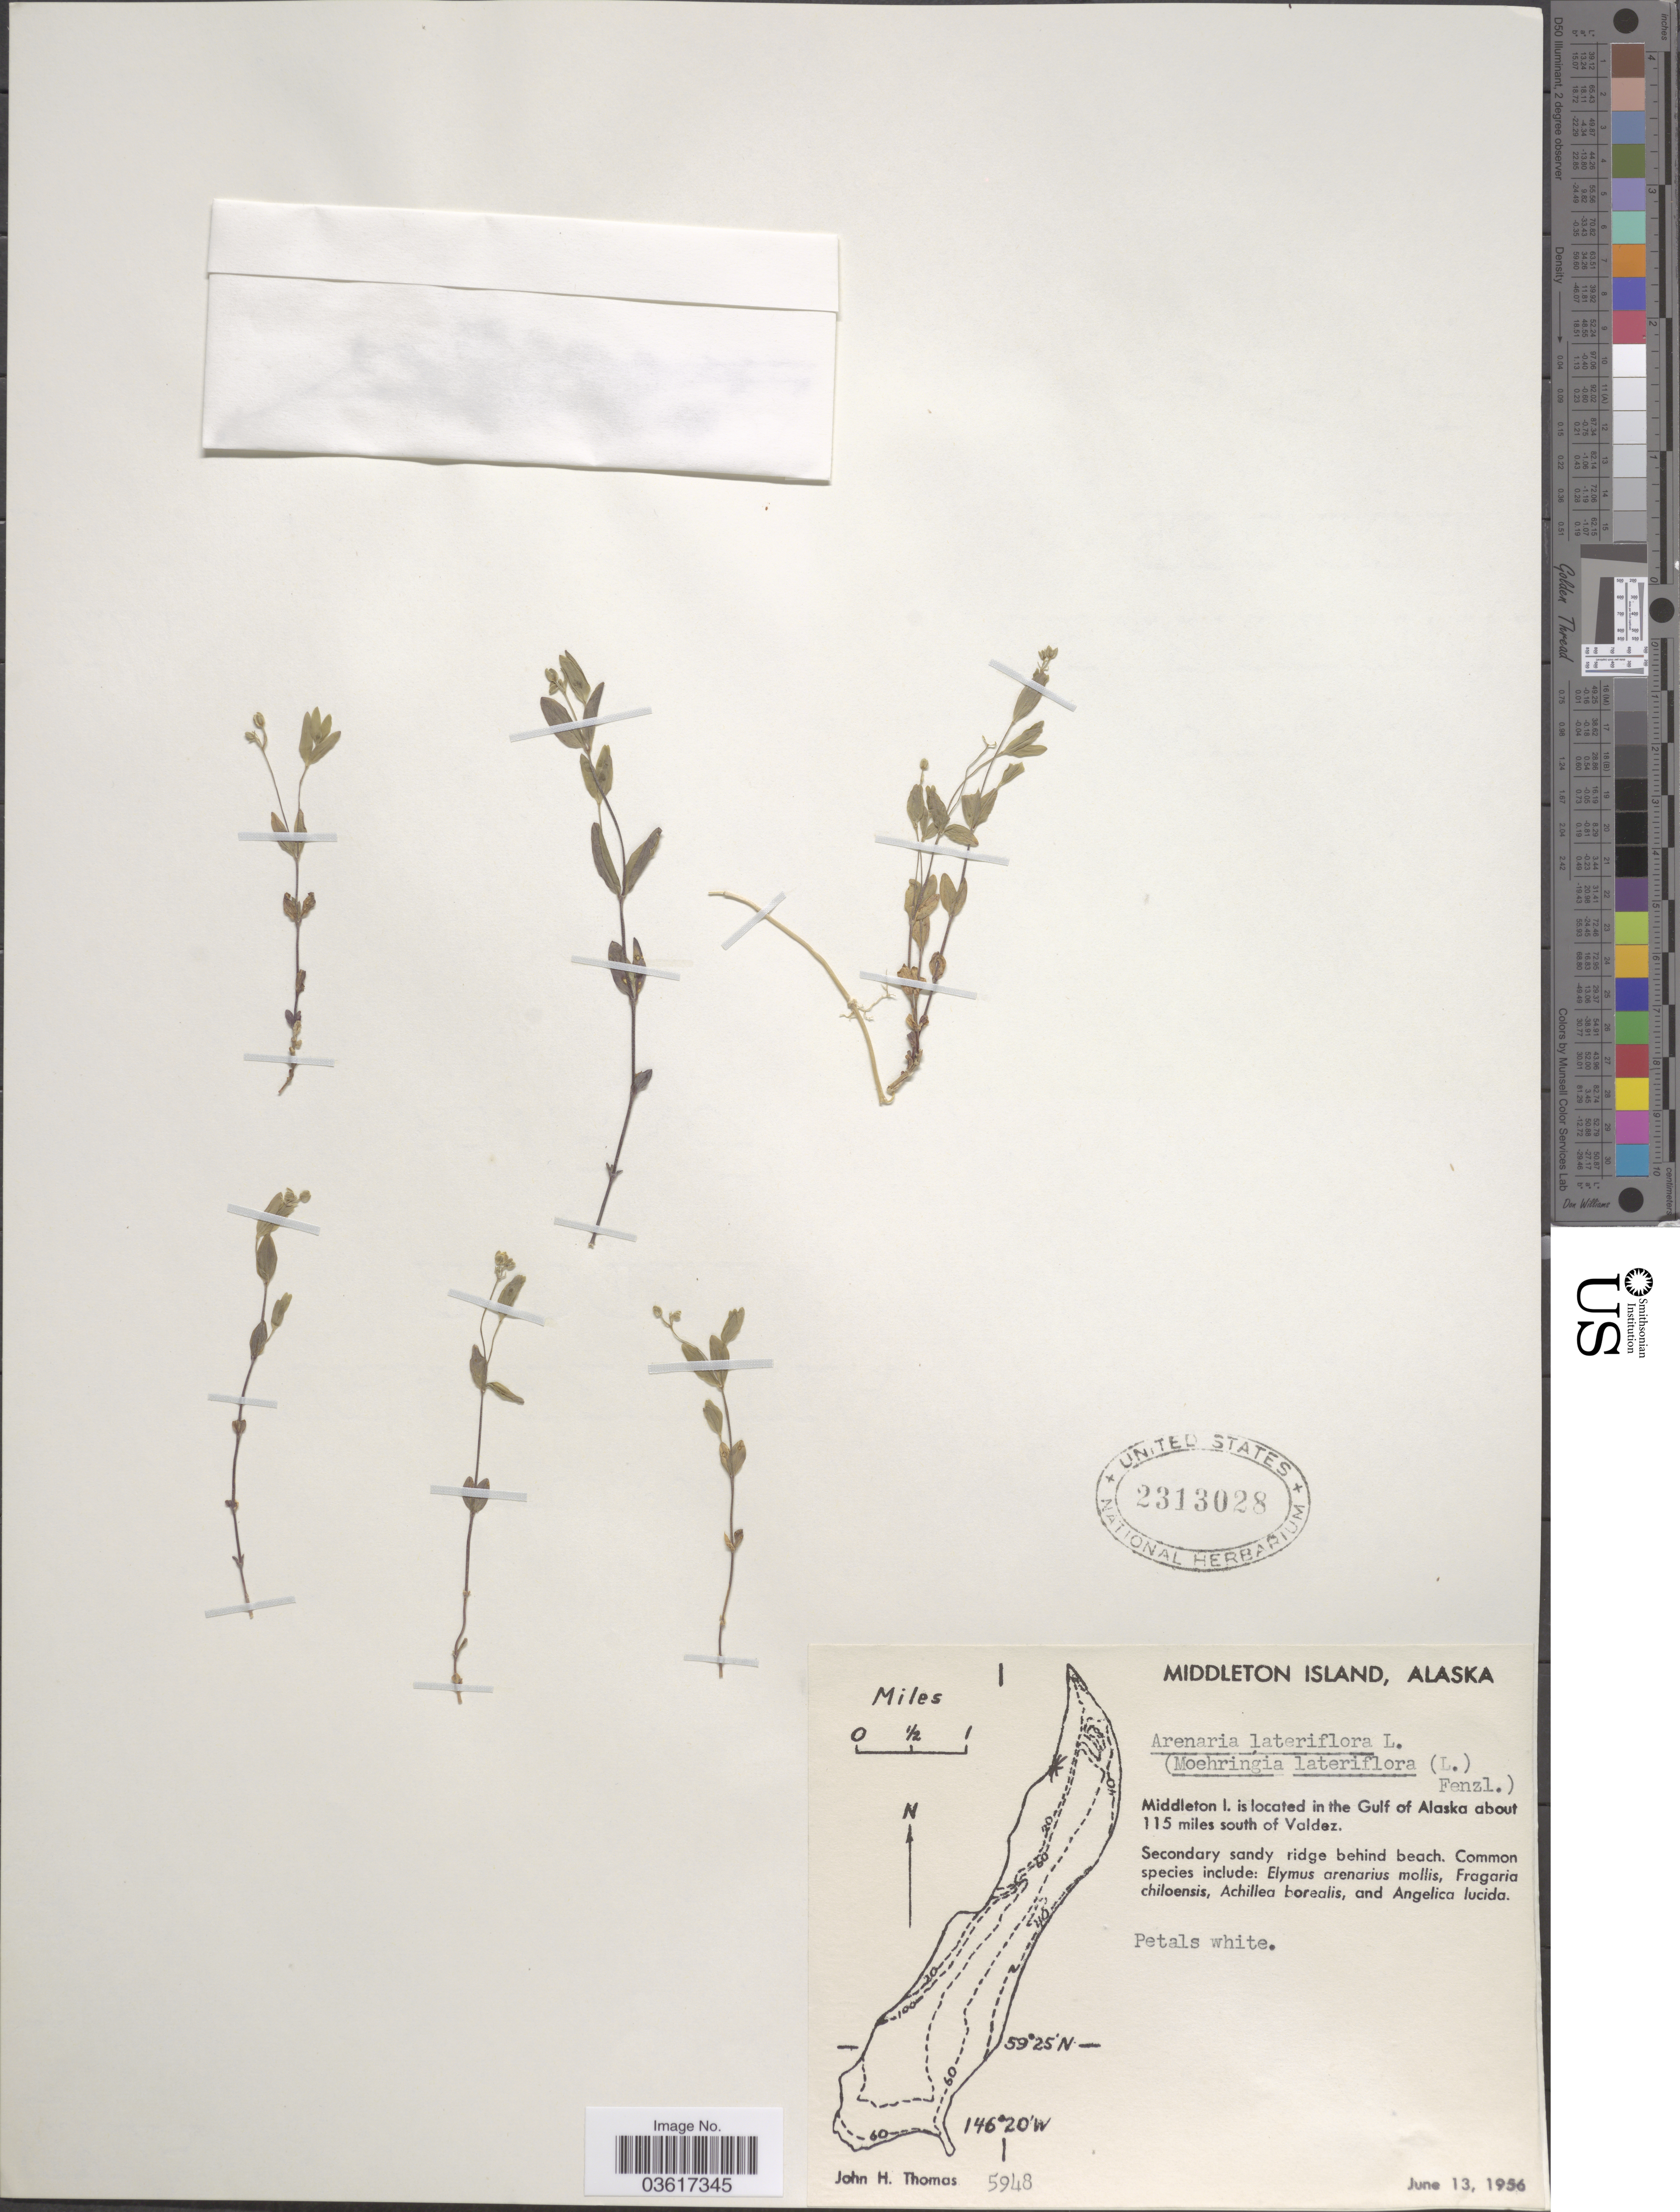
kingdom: Plantae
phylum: Tracheophyta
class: Magnoliopsida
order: Caryophyllales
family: Caryophyllaceae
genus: Moehringia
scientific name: Moehringia lateriflora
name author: (L.) Fenzl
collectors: J. H. Thomas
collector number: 5948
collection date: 1956-06-13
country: United States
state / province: Alaska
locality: Middleton Island. Middleton I. is located in the Gulf of Alaska about 115 miles south of Valdez.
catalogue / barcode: US 2313028